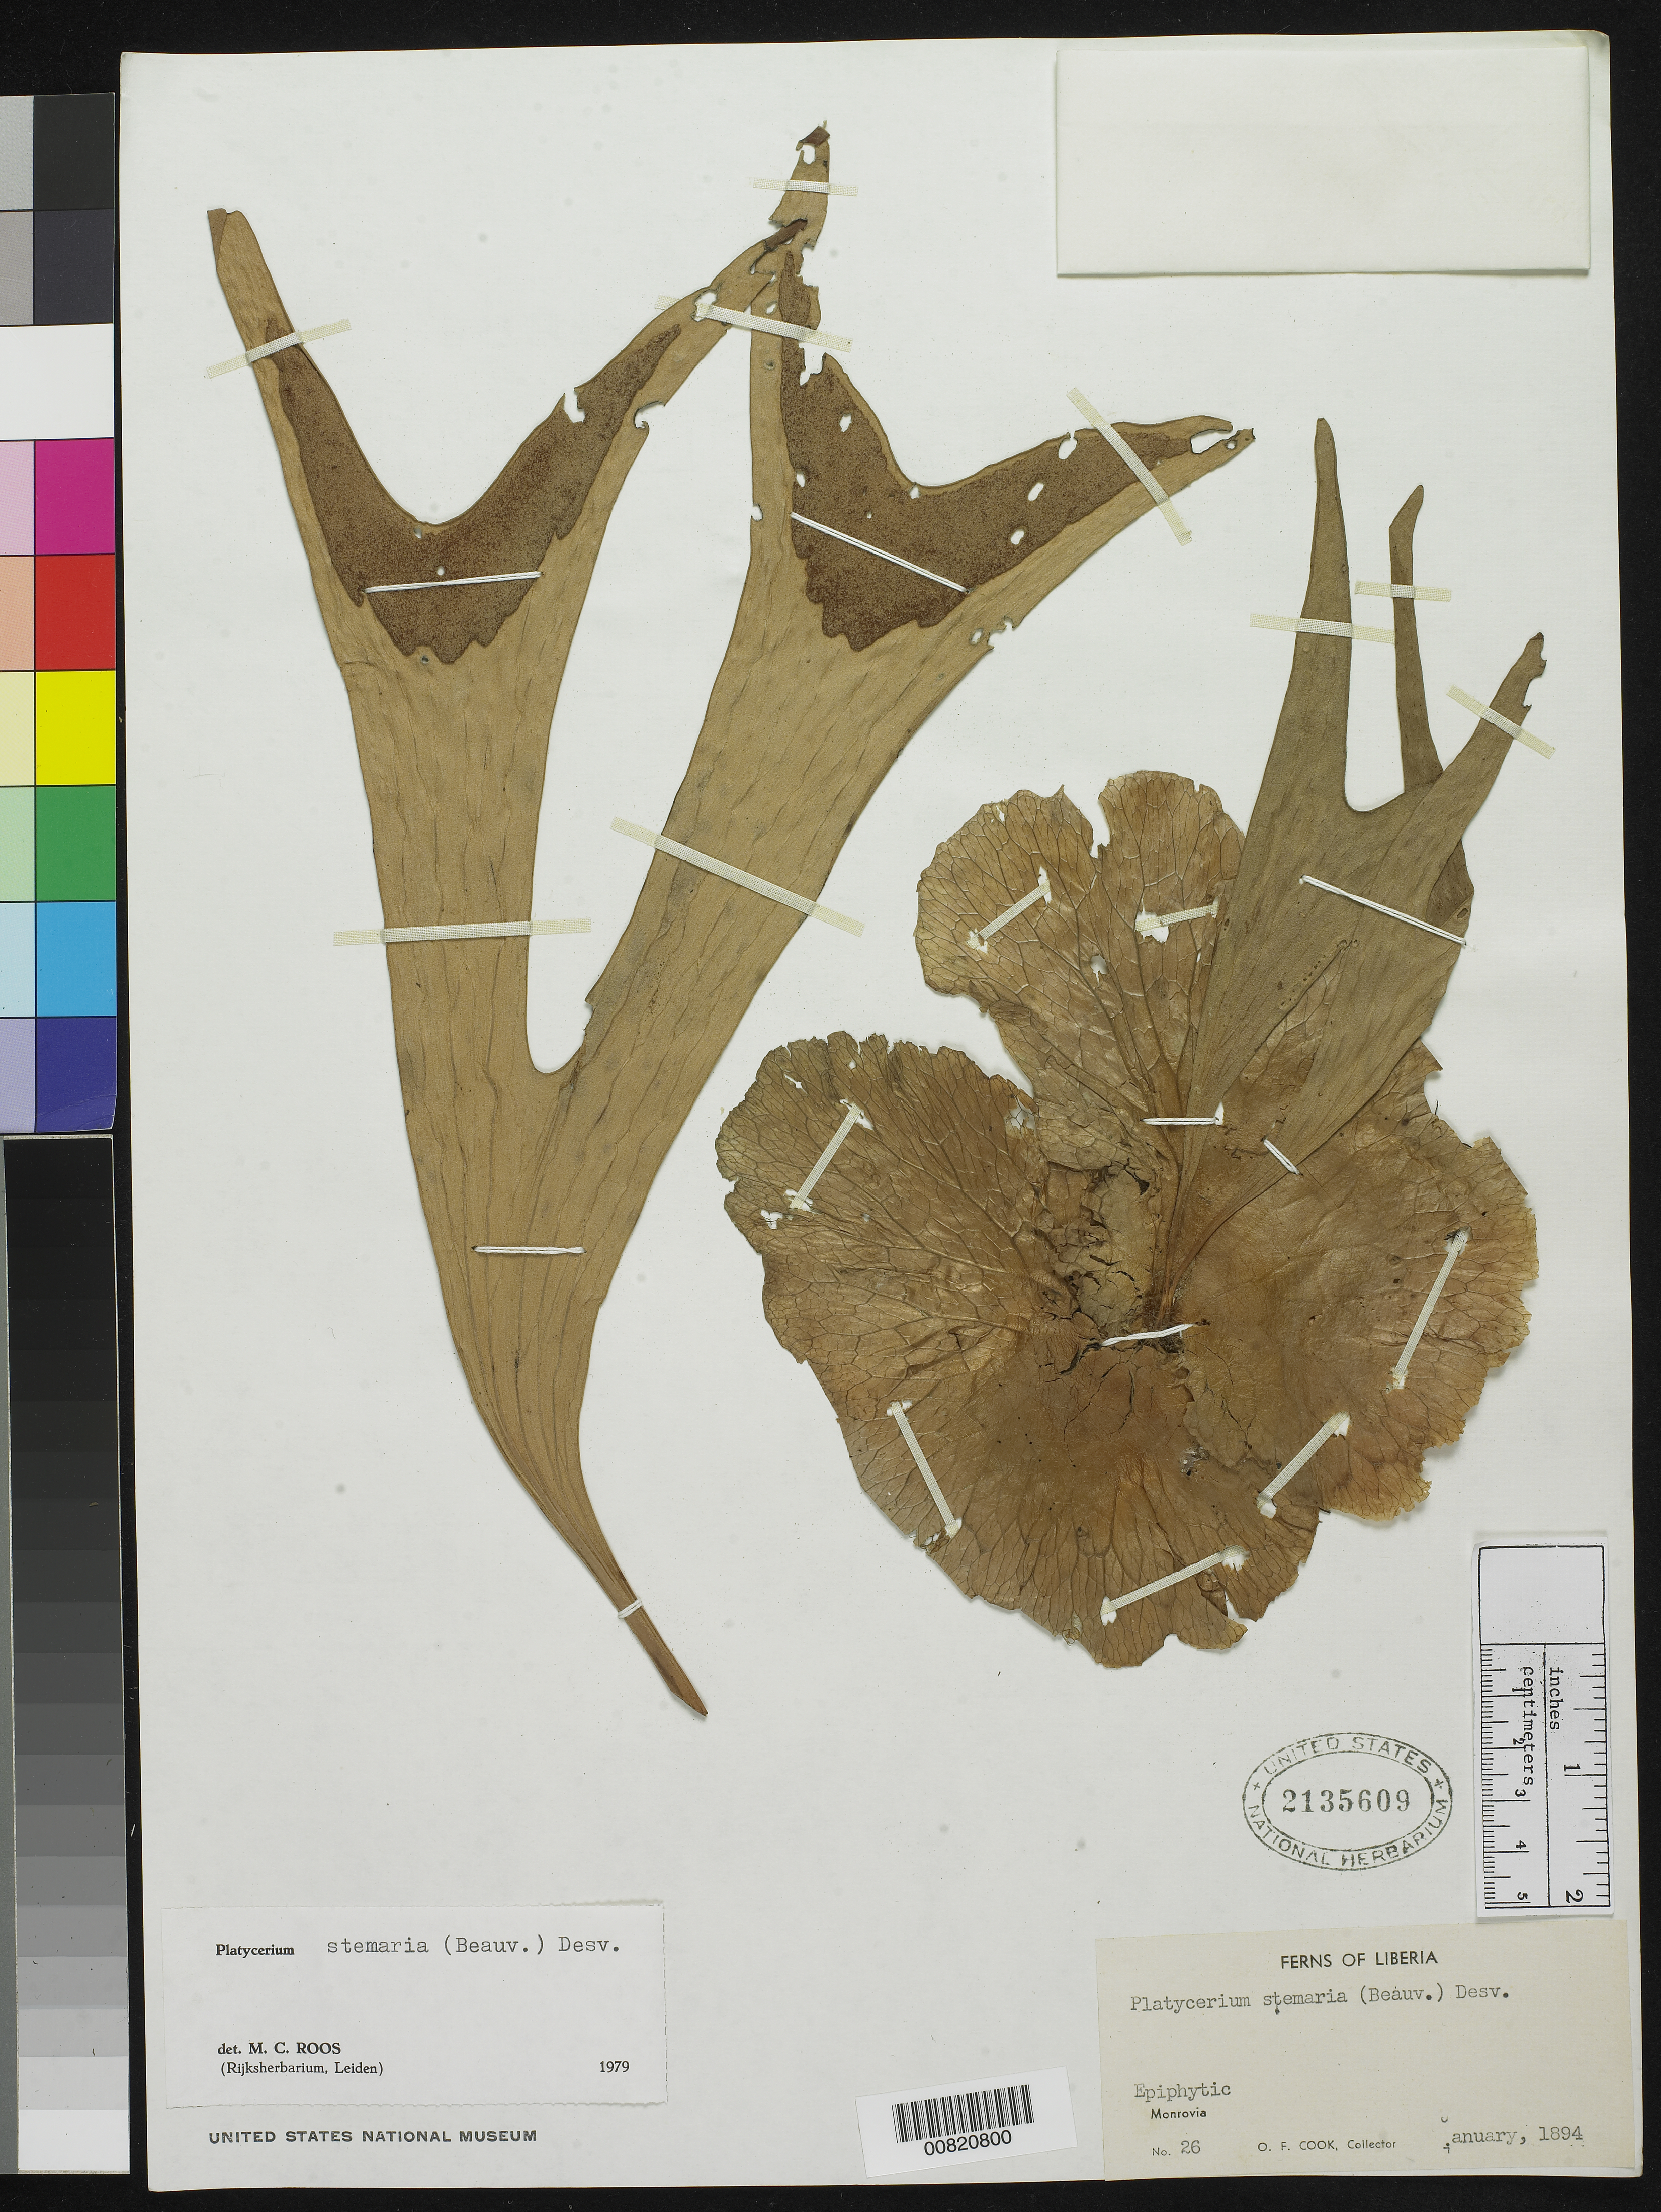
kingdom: Plantae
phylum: Tracheophyta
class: Polypodiopsida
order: Polypodiales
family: Polypodiaceae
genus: Platycerium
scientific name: Platycerium stemaria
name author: (P. Beauv.) Desv.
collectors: O. F. Cook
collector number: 26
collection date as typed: Jan 1894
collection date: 1894-01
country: Liberia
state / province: Montserrado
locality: Monrovia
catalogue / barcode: US 2135609